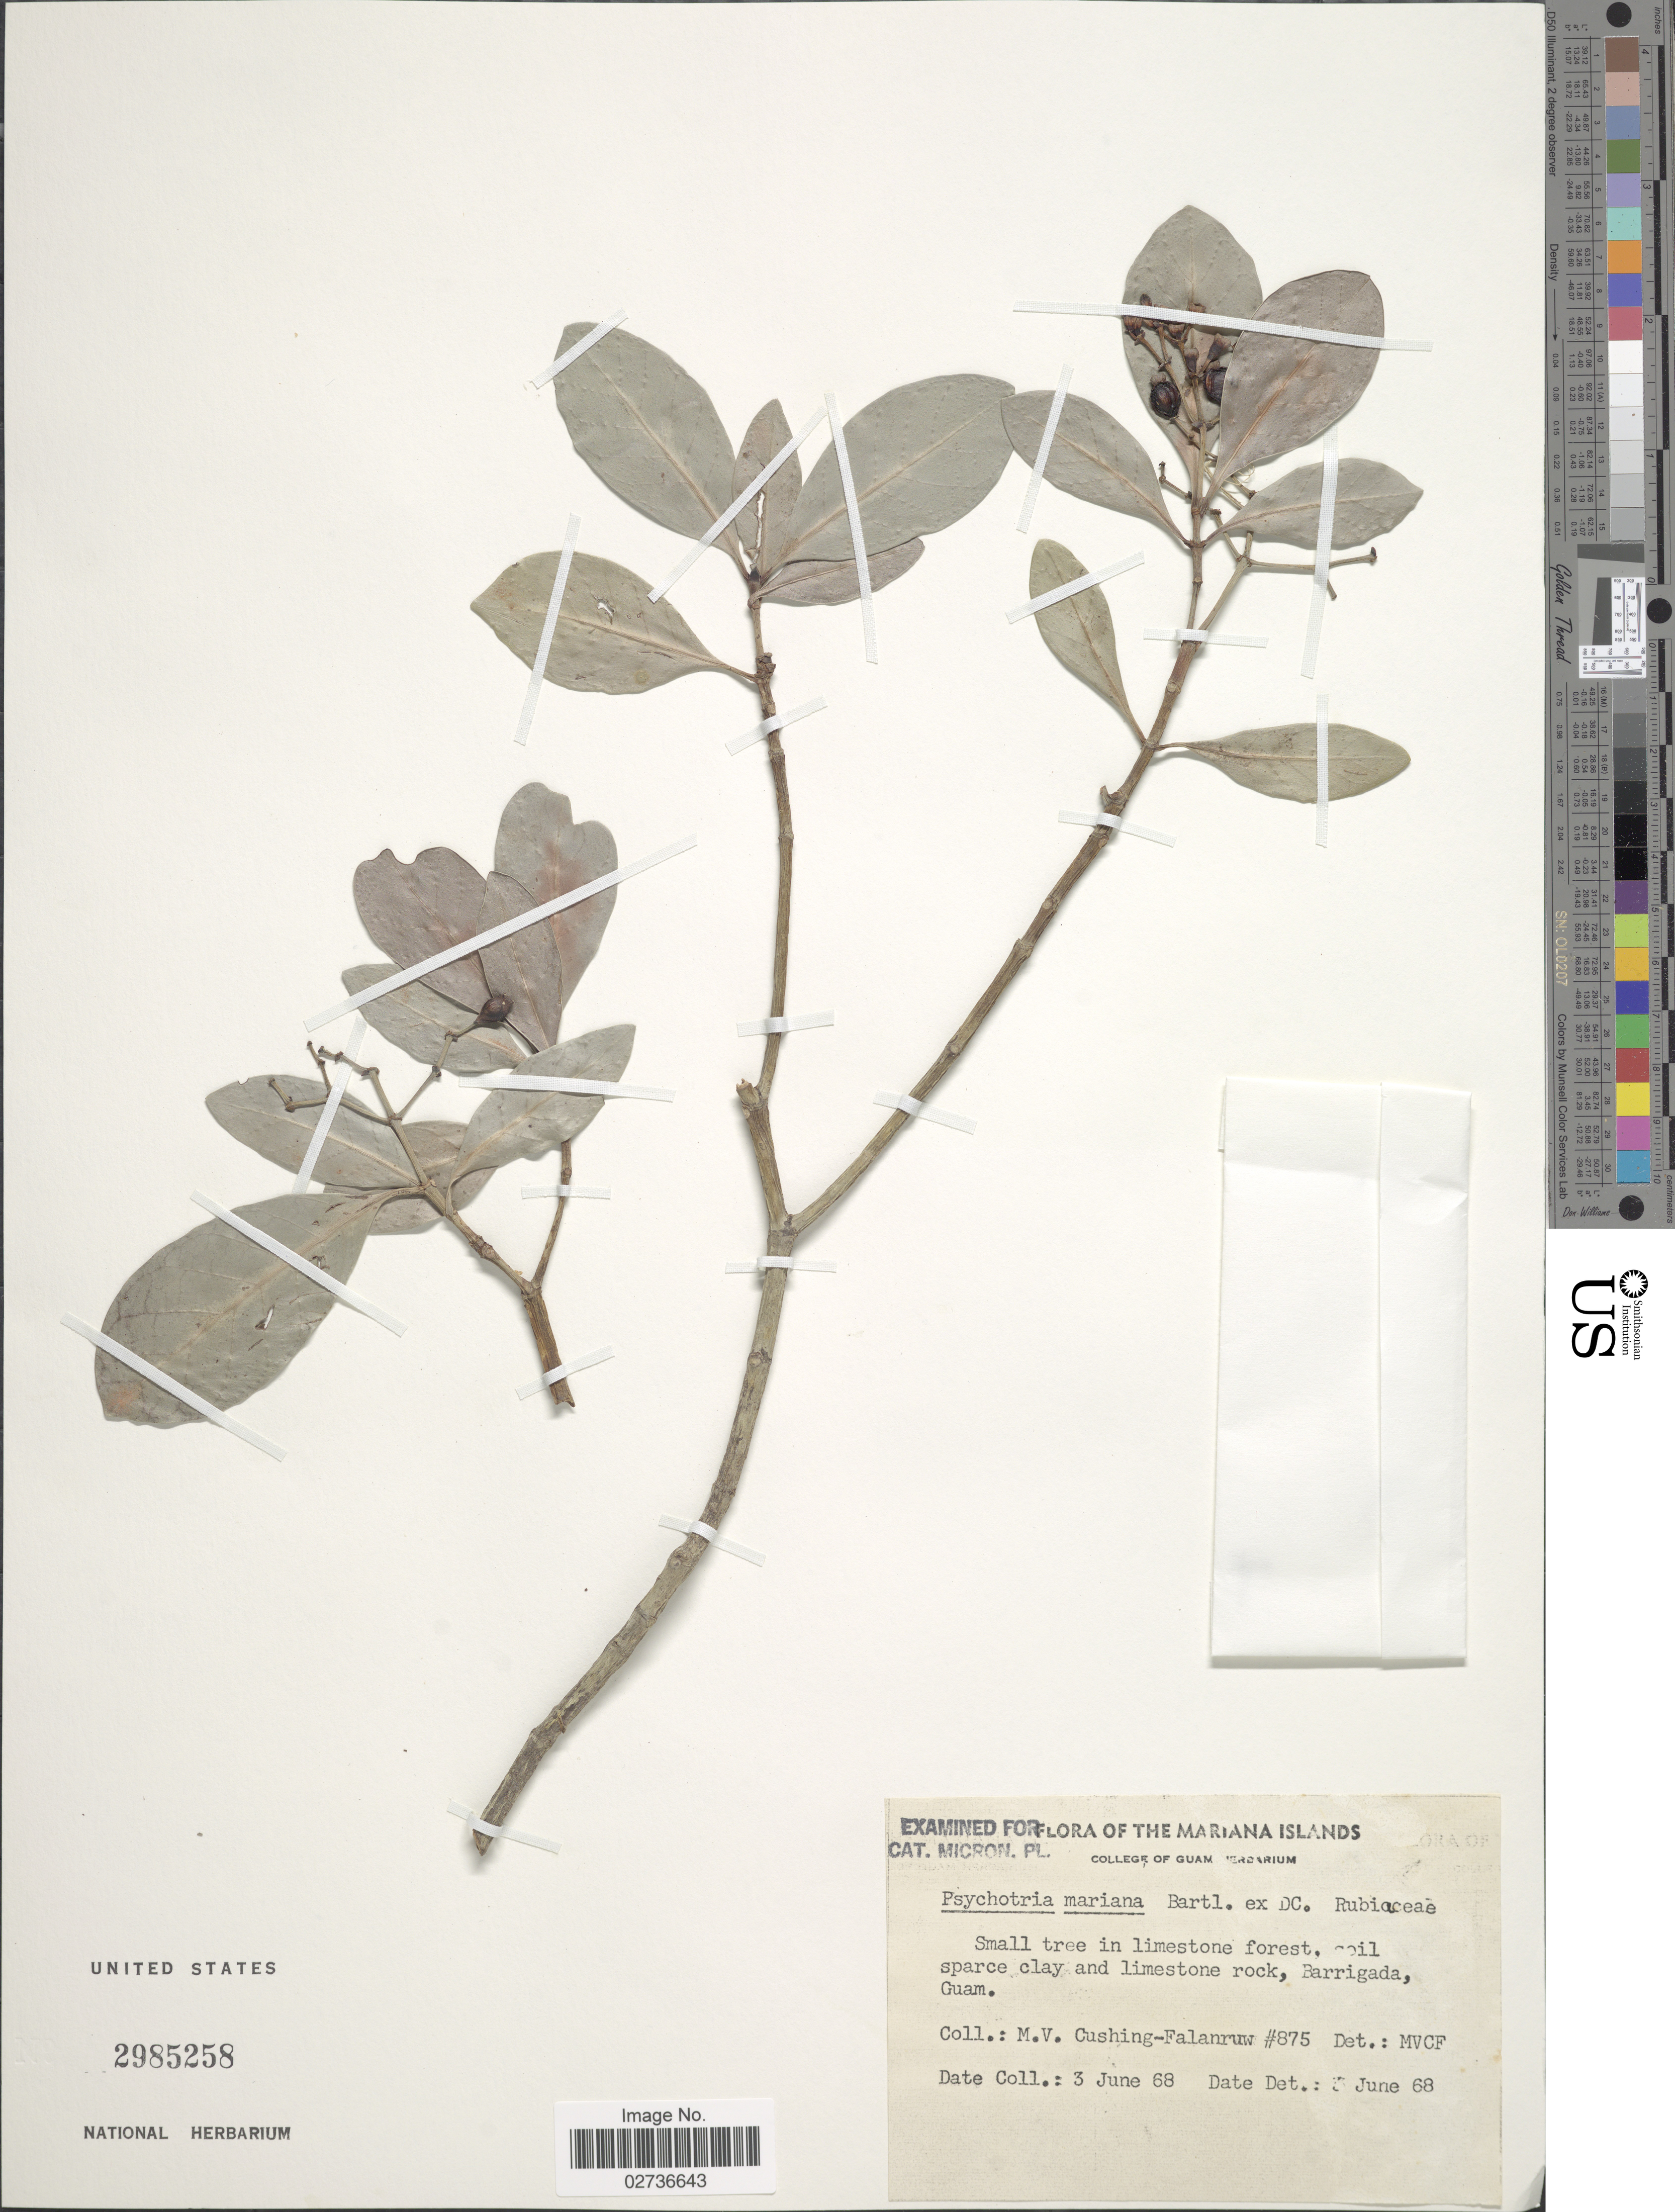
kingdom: Plantae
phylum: Tracheophyta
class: Magnoliopsida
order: Gentianales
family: Rubiaceae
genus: Psychotria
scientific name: Psychotria mariana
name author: Bartl. ex DC.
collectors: M. V. Falanruw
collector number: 875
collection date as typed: Transcribed d/m/y: 3/6/68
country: Guam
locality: The Mariana Islands, Barrigada, Guam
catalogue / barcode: US 2985258